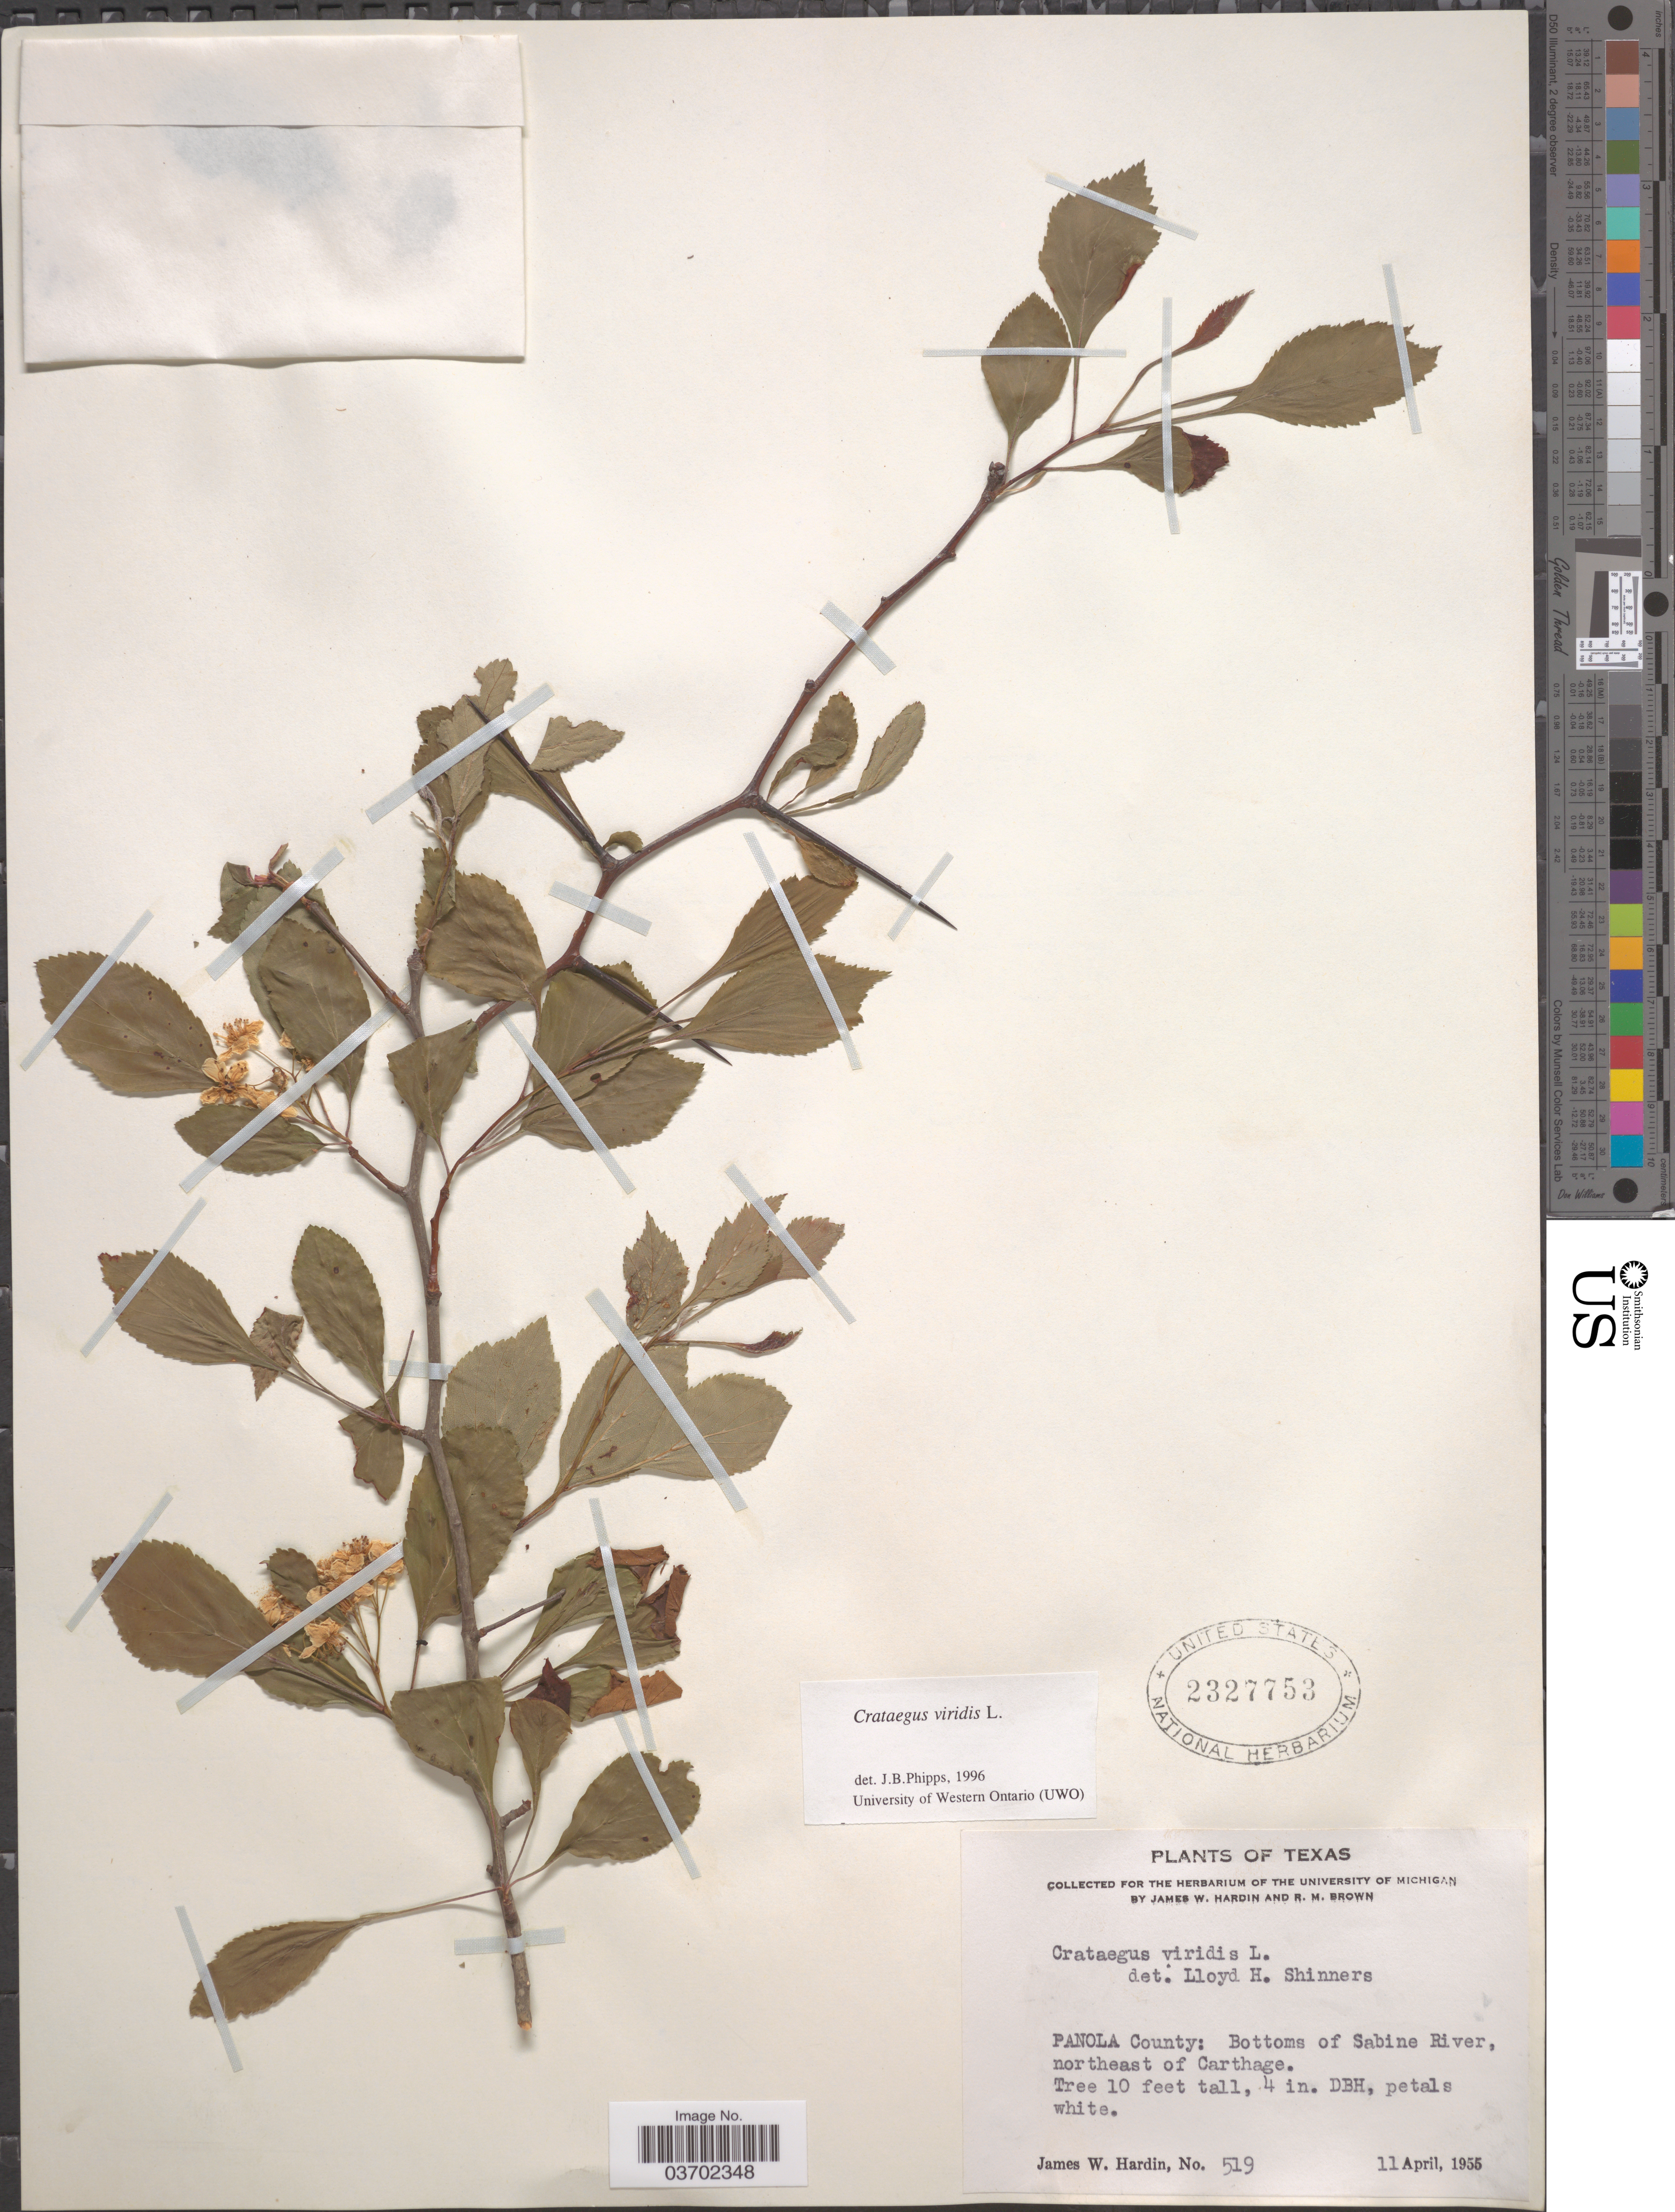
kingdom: Plantae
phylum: Tracheophyta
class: Magnoliopsida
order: Rosales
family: Rosaceae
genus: Crataegus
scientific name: Crataegus viridis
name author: L.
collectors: J. W. Hardin & R. Brown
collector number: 519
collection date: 1955-04-11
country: United States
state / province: Texas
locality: Panola county: Bottoms of Sabine River, northeast of Carthage.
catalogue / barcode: US 2327753